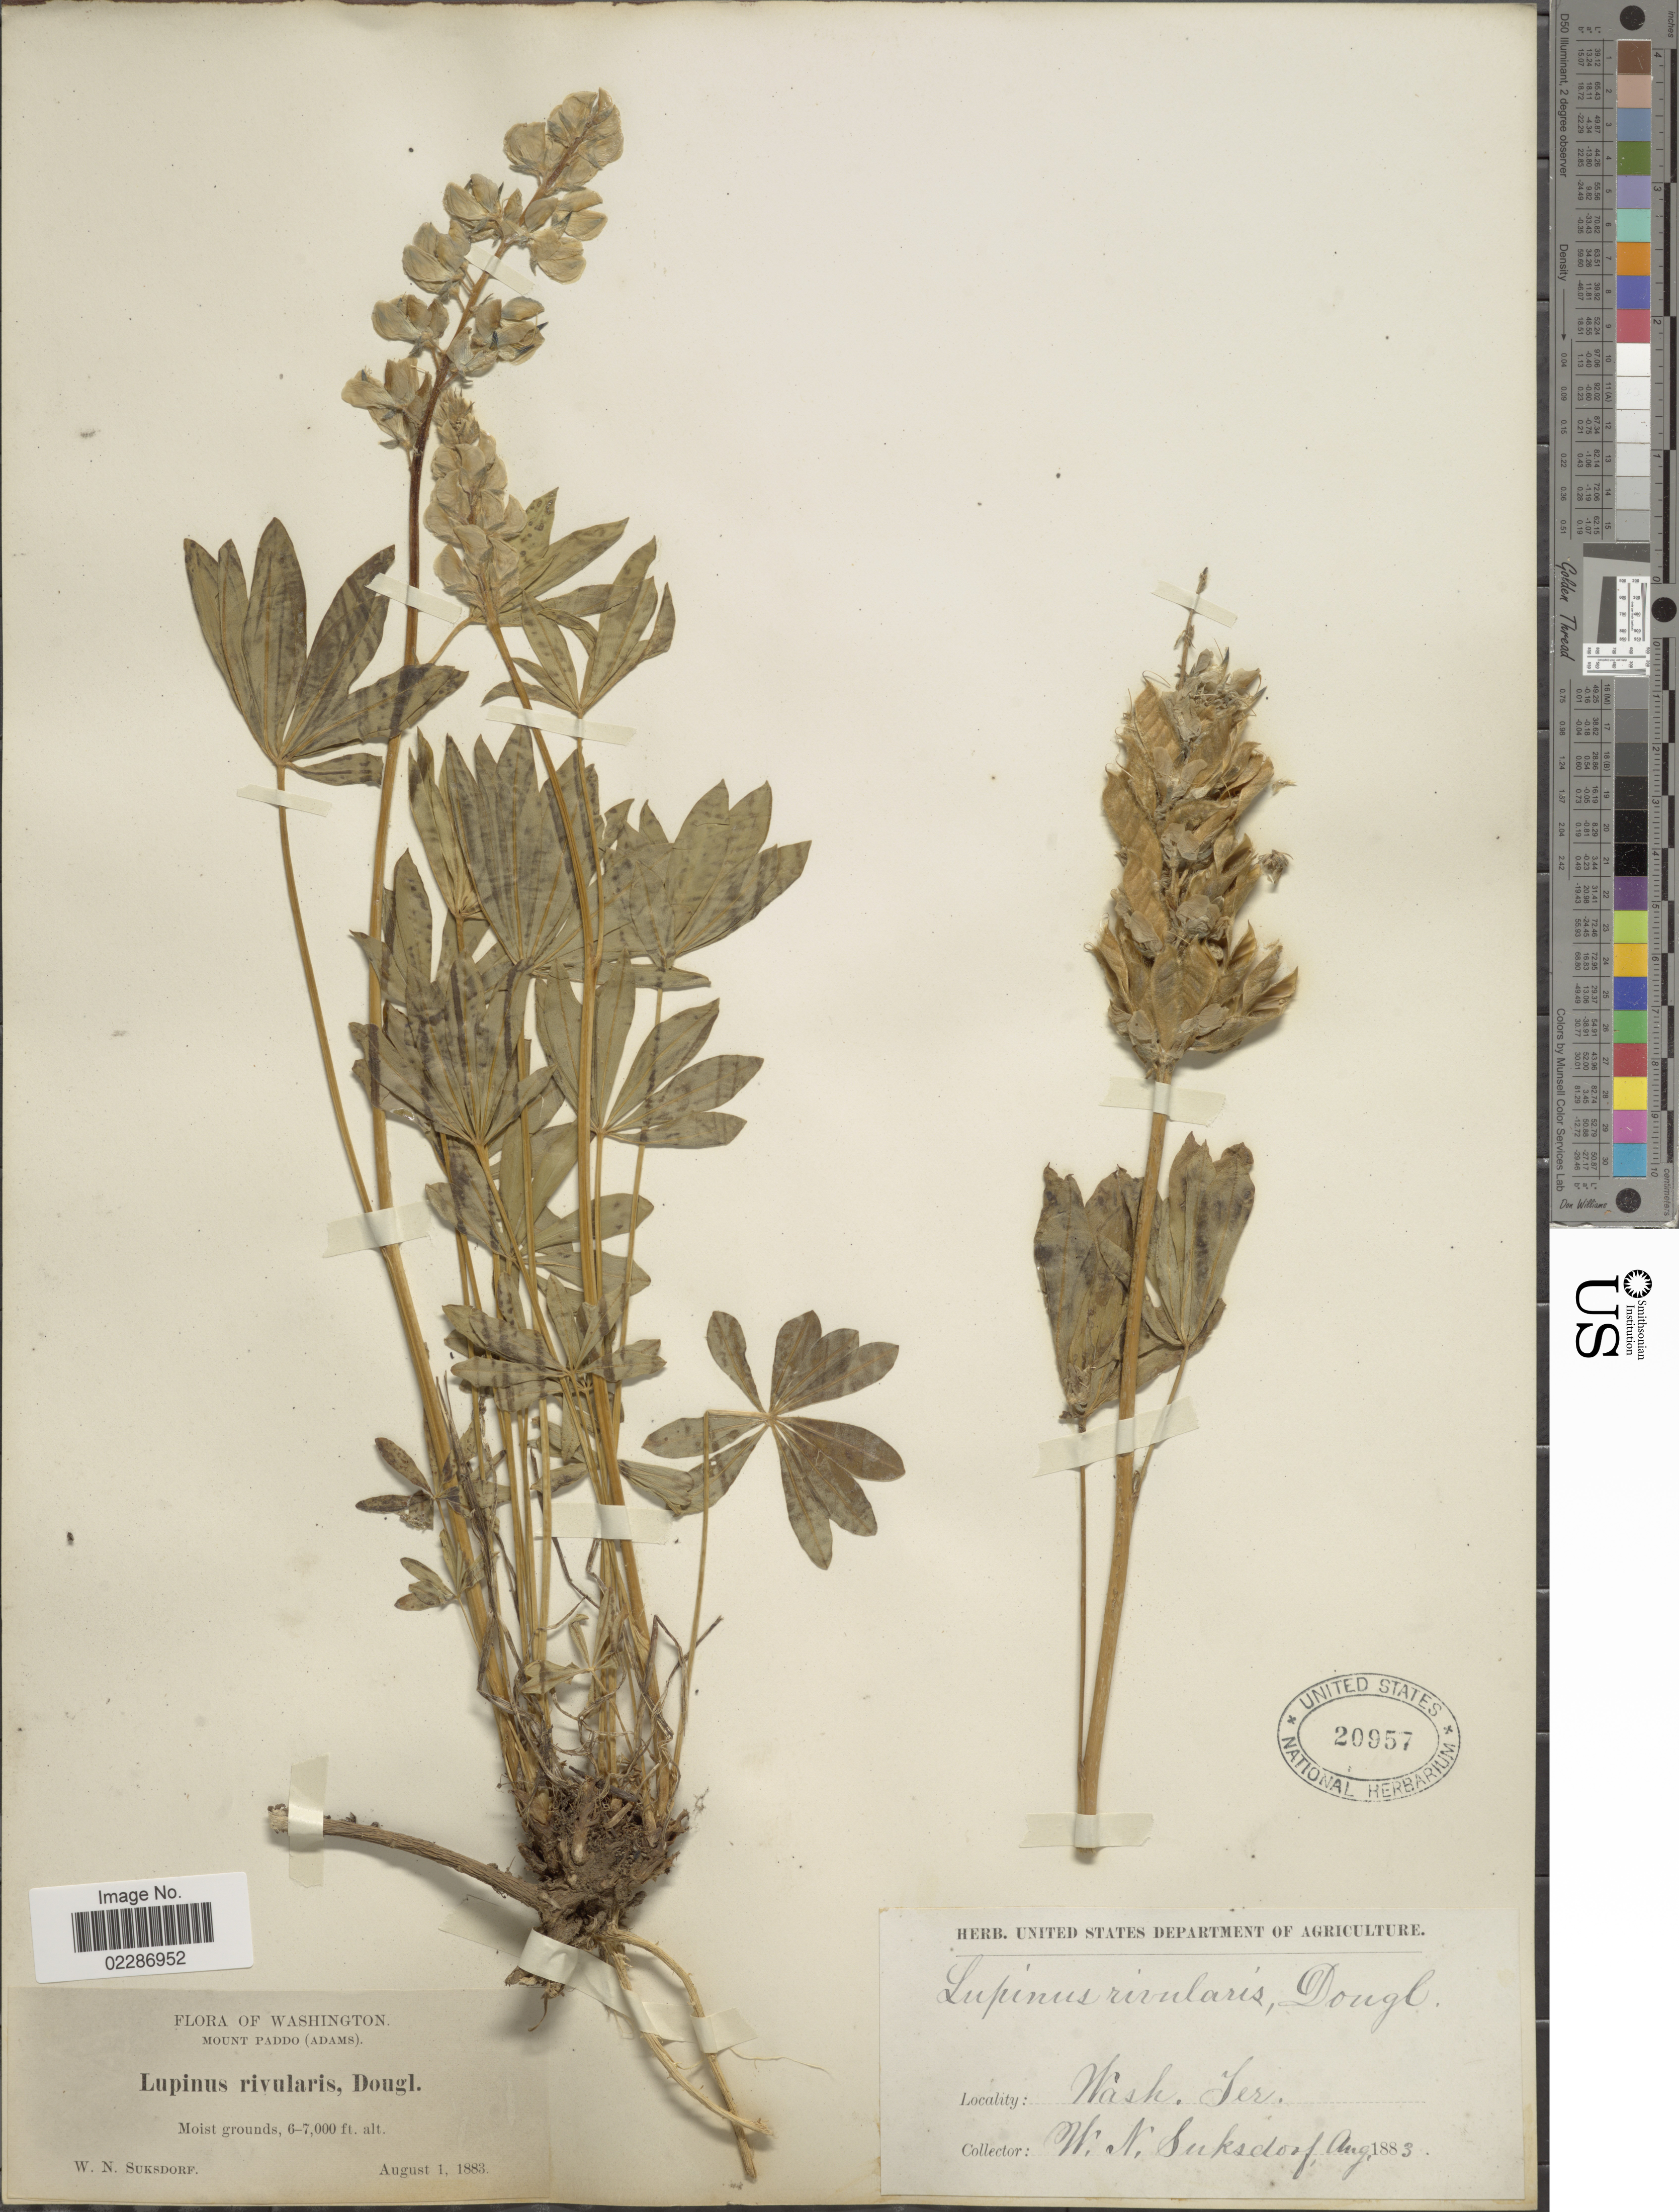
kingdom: Plantae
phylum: Tracheophyta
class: Magnoliopsida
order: Fabales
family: Fabaceae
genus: Lupinus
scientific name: Lupinus polyphyllus subsp. polyphyllus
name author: Lindl.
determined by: Phillips, L. Ll.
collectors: W. N. Suksdorf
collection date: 1883-08-01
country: United States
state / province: Washington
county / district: Skamania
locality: Mount Paddo (Adams)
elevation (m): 1829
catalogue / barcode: US 20957